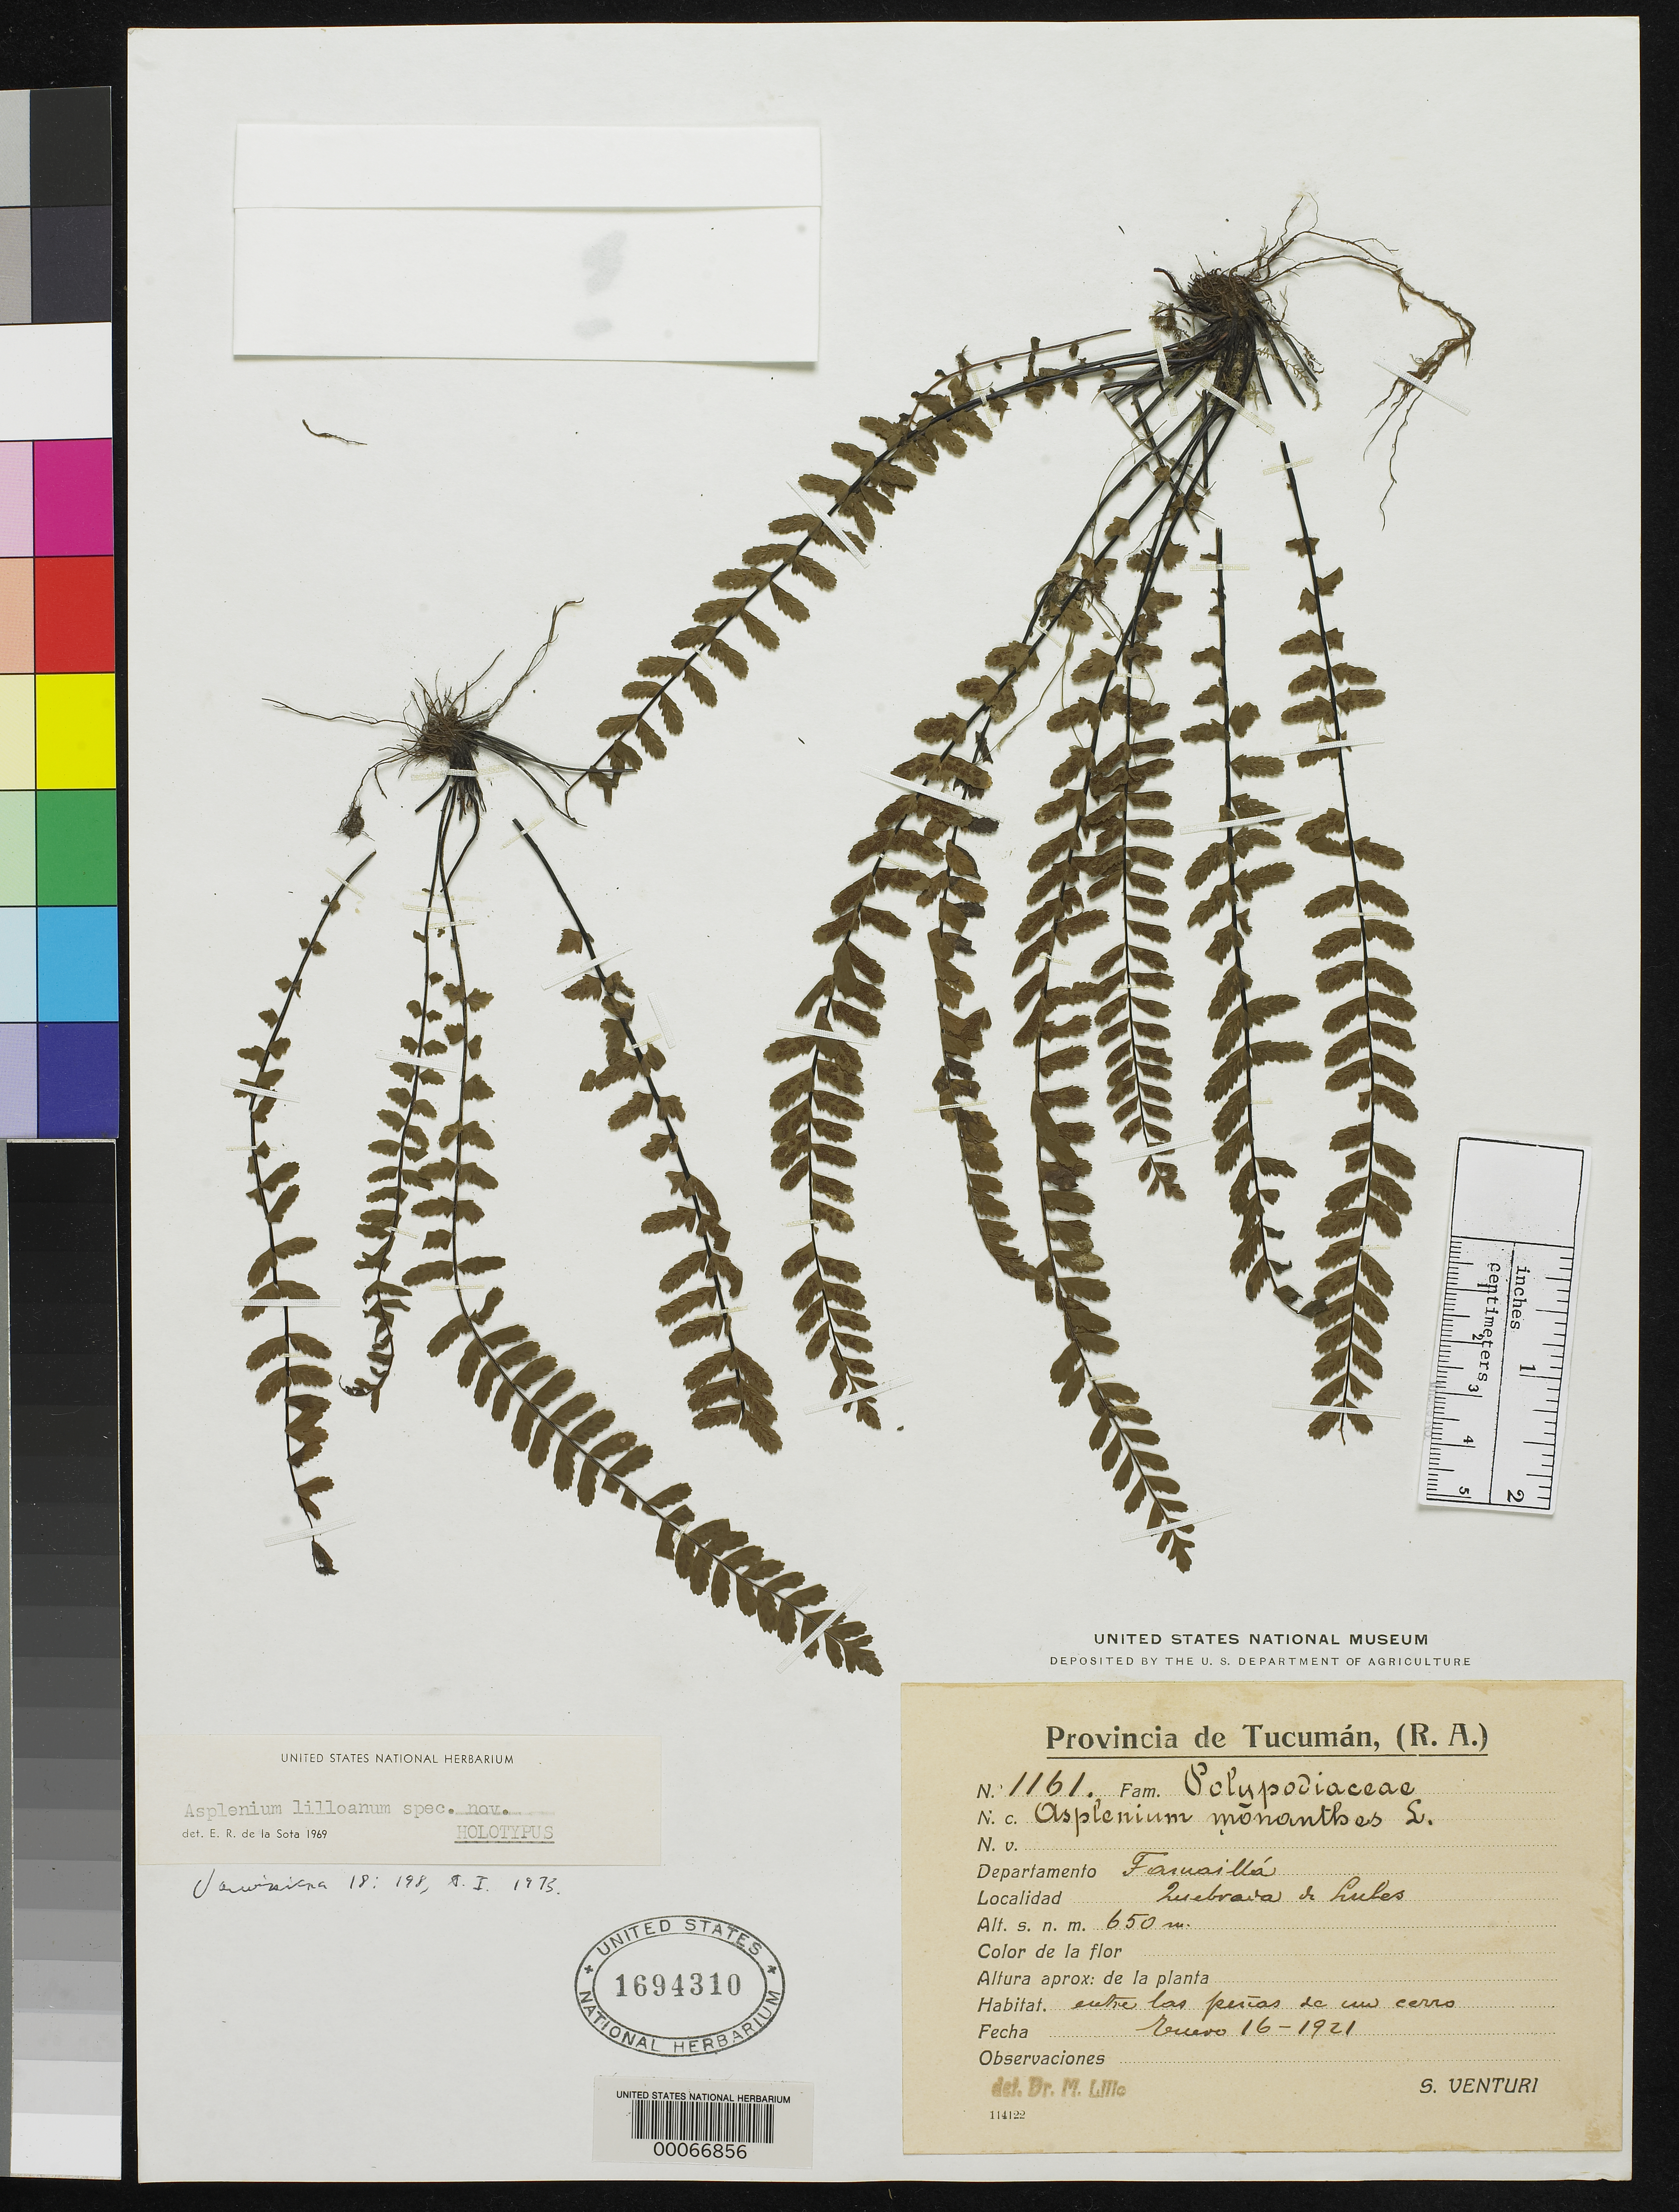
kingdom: Plantae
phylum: Tracheophyta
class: Polypodiopsida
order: Polypodiales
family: Aspleniaceae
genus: Asplenium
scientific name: Asplenium lilloanum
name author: de la Sota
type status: Holotype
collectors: S. Venturi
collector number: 1161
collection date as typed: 16 Jan 1921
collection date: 1921-01-16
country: Argentina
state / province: Tucumán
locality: Quebrada de Lules.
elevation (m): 650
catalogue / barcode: US 1694310